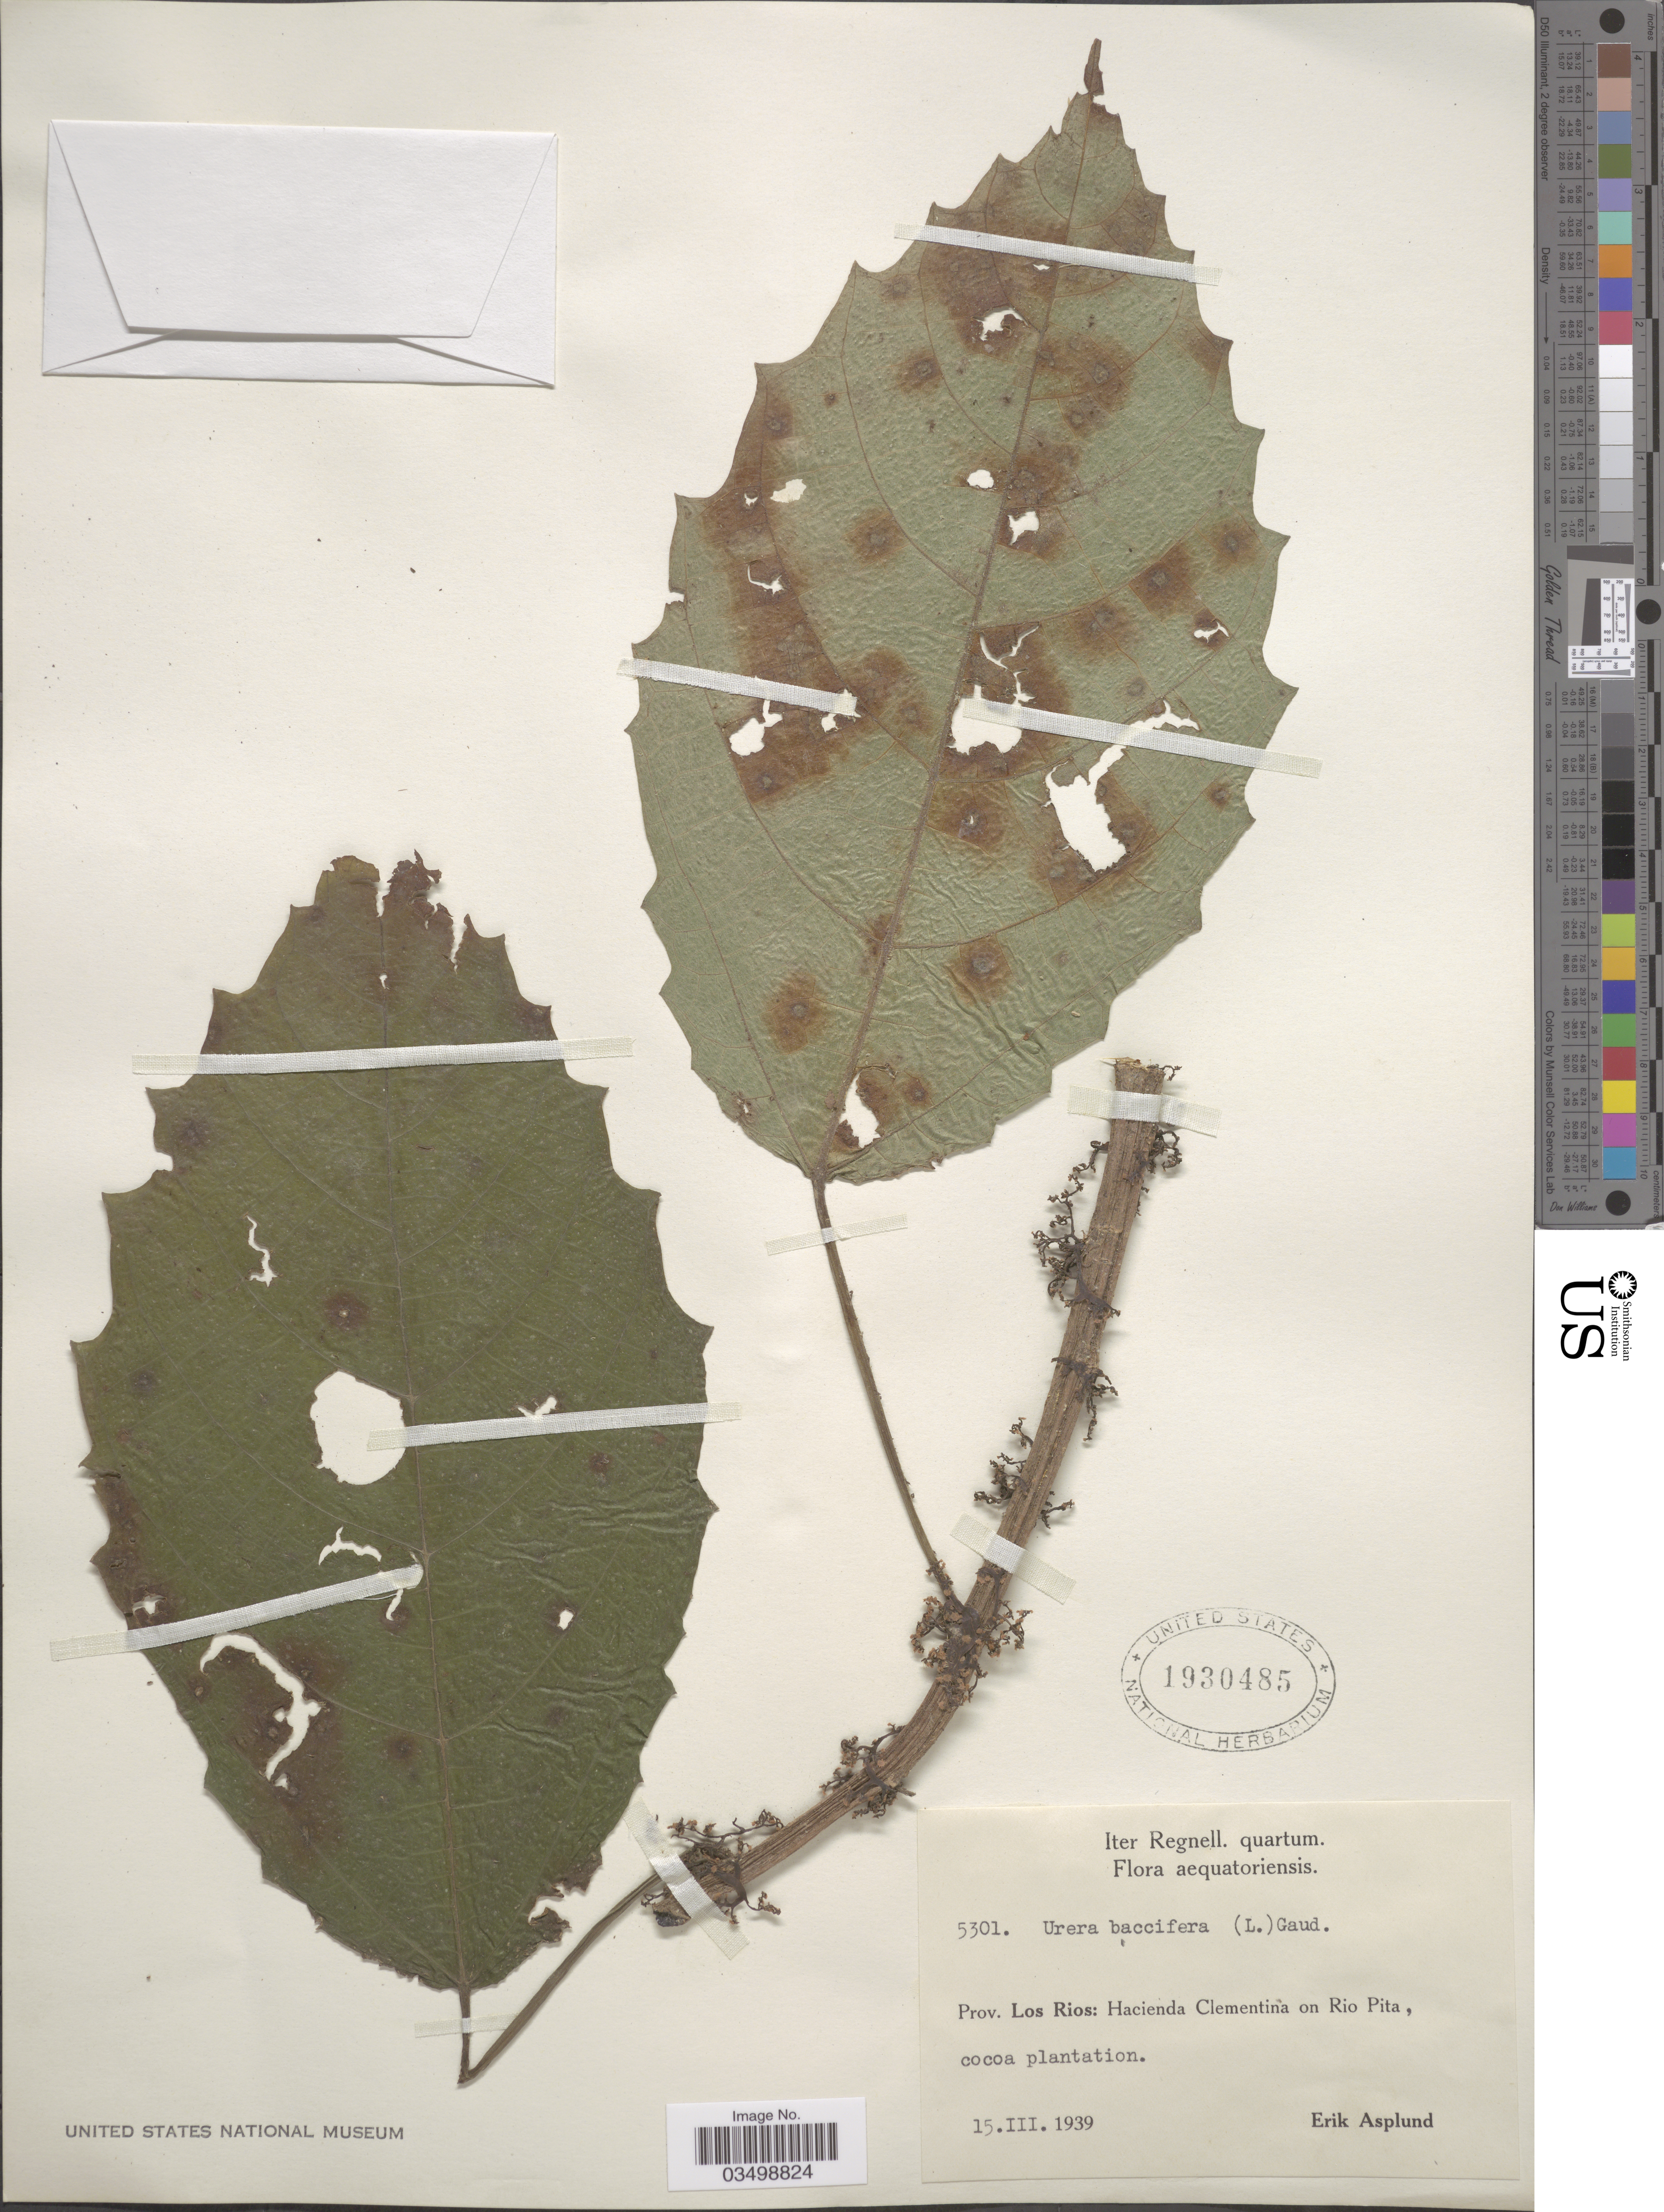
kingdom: Plantae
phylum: Tracheophyta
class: Magnoliopsida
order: Rosales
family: Urticaceae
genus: Urera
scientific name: Urera baccifera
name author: (L.) Gaudich. ex Wedd.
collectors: E. Asplund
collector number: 5301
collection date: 1939-03-15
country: Ecuador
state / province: Los Ríos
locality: Aequatoriensis. Hacienda Clementina on Rio Pita. Cocoa plantation.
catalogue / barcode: US 1930485